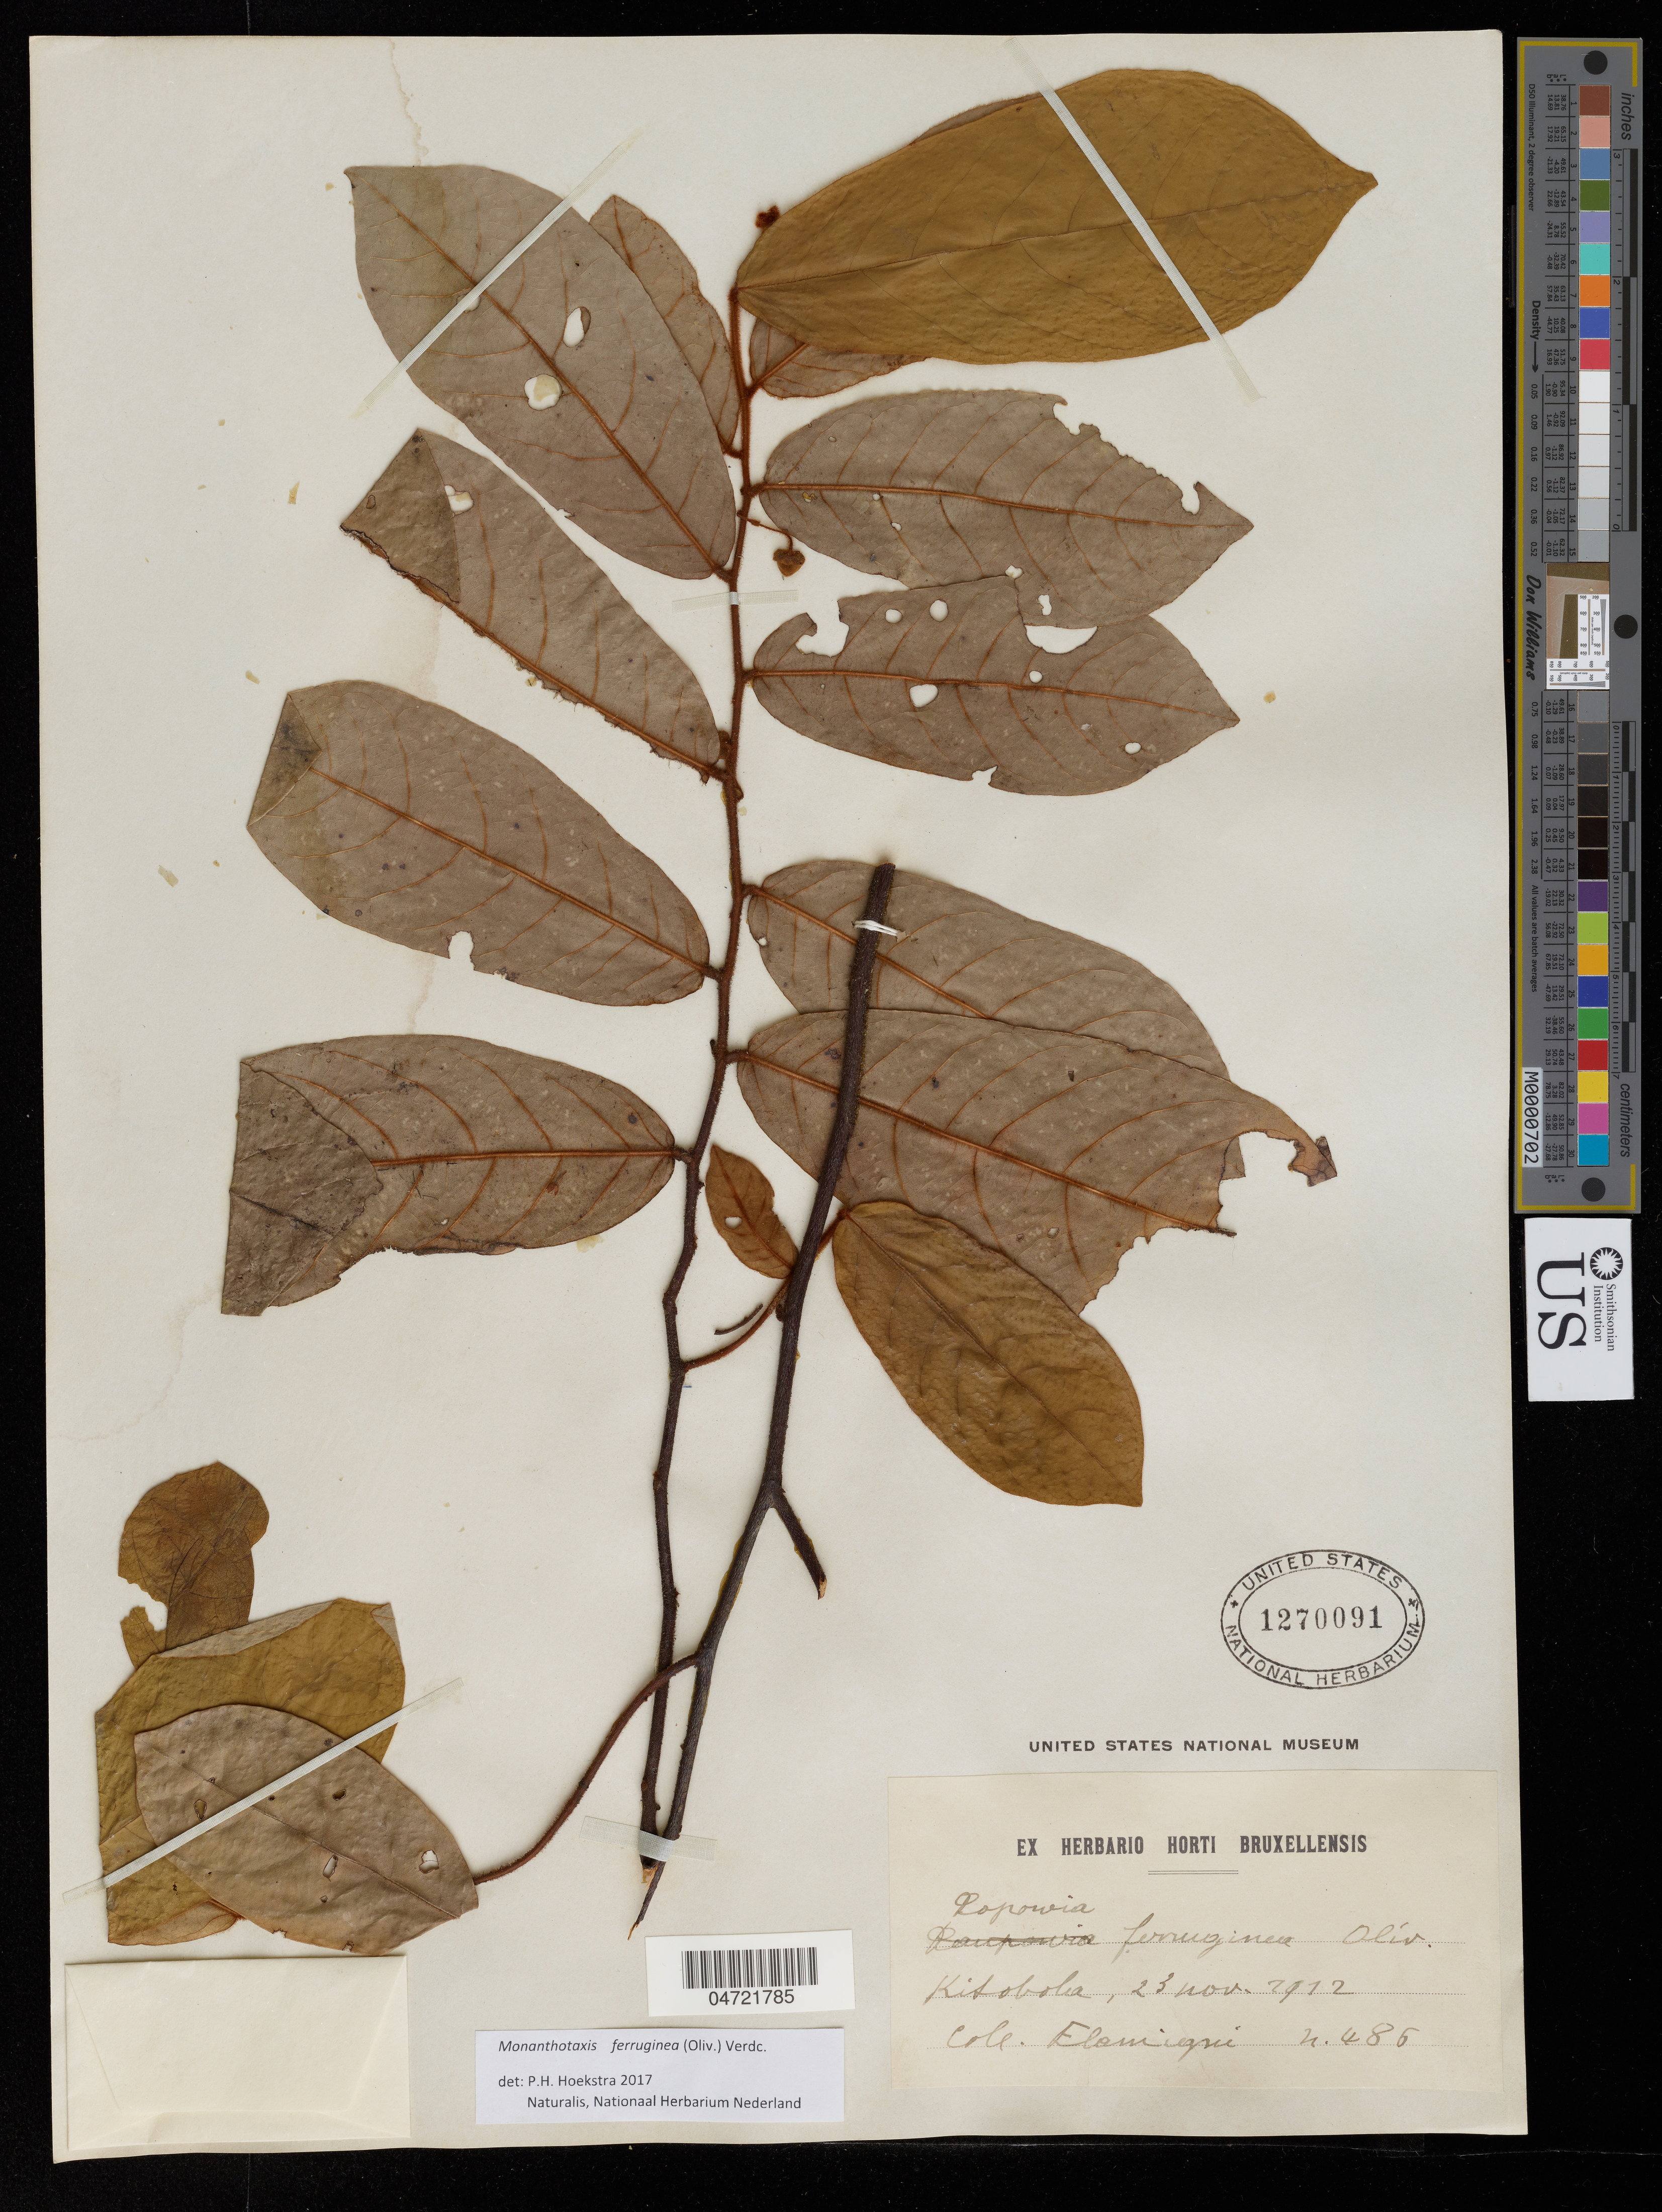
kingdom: Plantae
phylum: Tracheophyta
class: Magnoliopsida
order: Magnoliales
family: Annonaceae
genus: Monanthotaxis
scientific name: Monanthotaxis ferruginea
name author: (Oliv.) Verdc.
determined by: Hoekstra, P. H.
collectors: A. Flamigni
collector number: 486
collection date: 1912-11-23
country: Congo, Democratic Republic of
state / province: Kongo Central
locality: Kitabola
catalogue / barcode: US 1270091